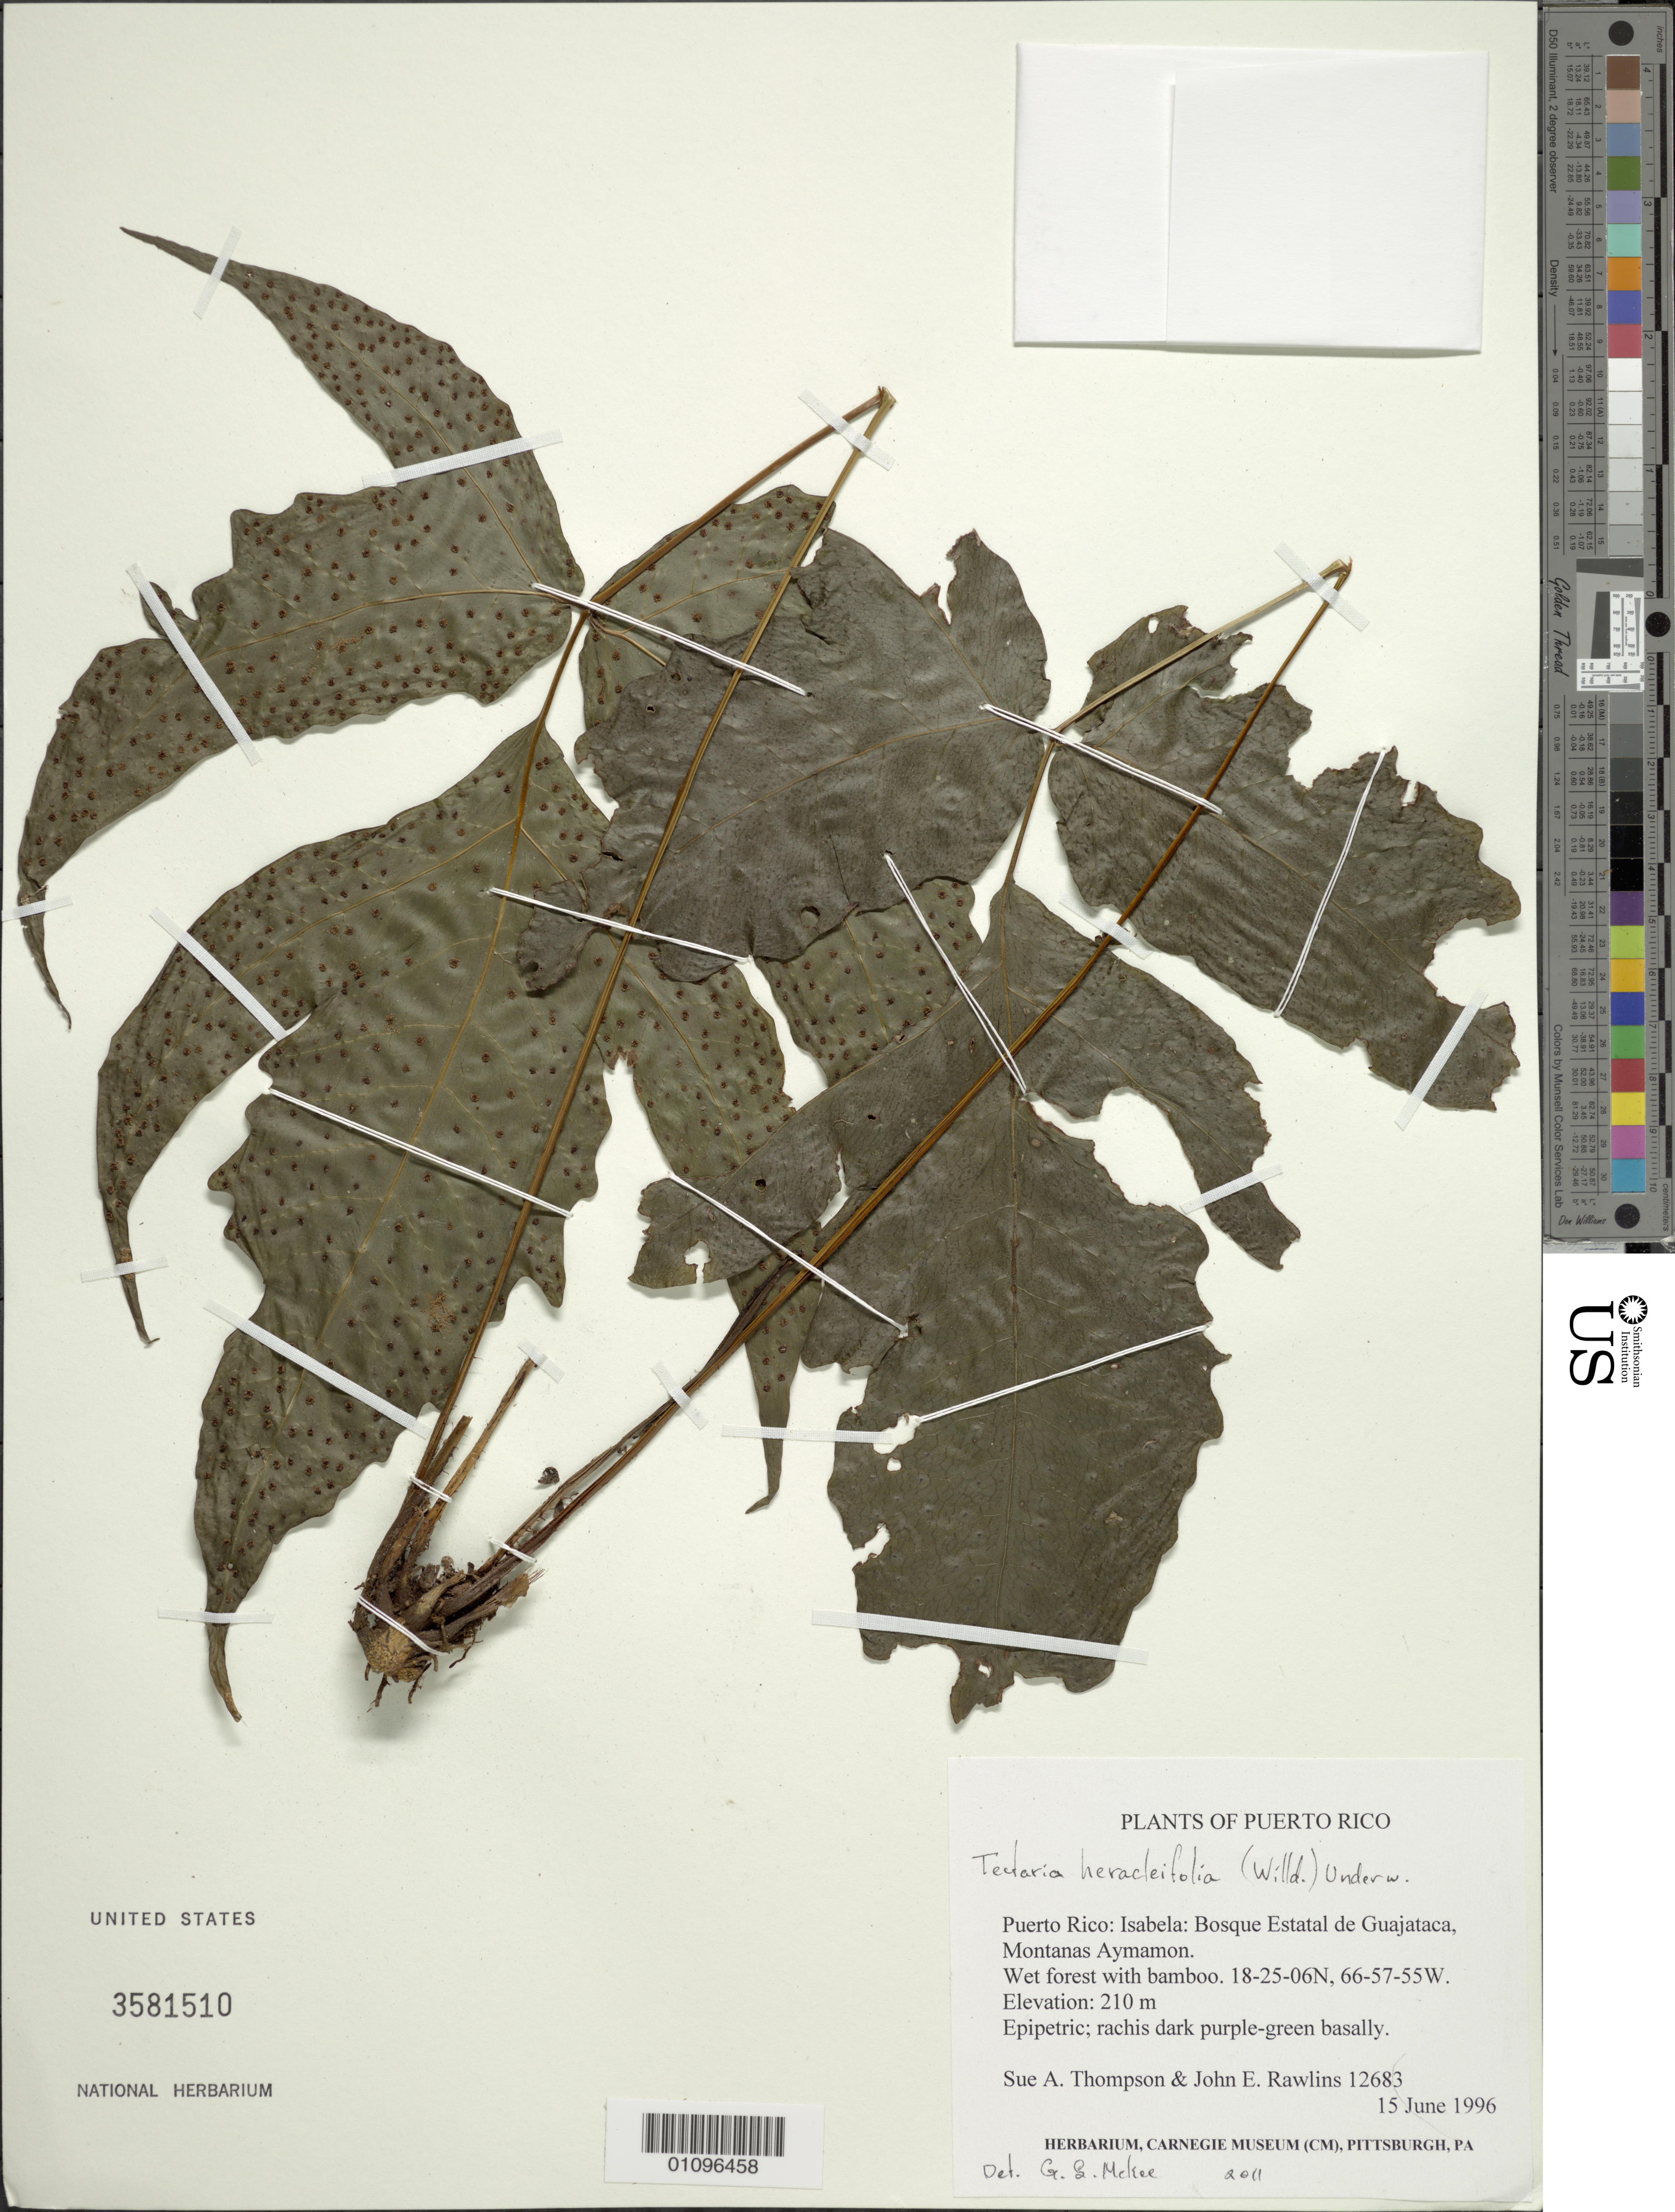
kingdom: Plantae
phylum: Tracheophyta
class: Polypodiopsida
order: Polypodiales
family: Tectariaceae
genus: Tectaria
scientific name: Tectaria heracleifolia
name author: (Willd.) Underw.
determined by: McKee, G. S., (US), NMNH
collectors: S. A. Thompson & J. Rawlins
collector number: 12683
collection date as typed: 15 Jun 1996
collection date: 1996-06-15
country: Puerto Rico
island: Puerto Rico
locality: Isabela; Bosque Estatal de Guajataca, montanas Aymamon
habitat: Wet forest with bamboo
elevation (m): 210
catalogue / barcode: US 3581510